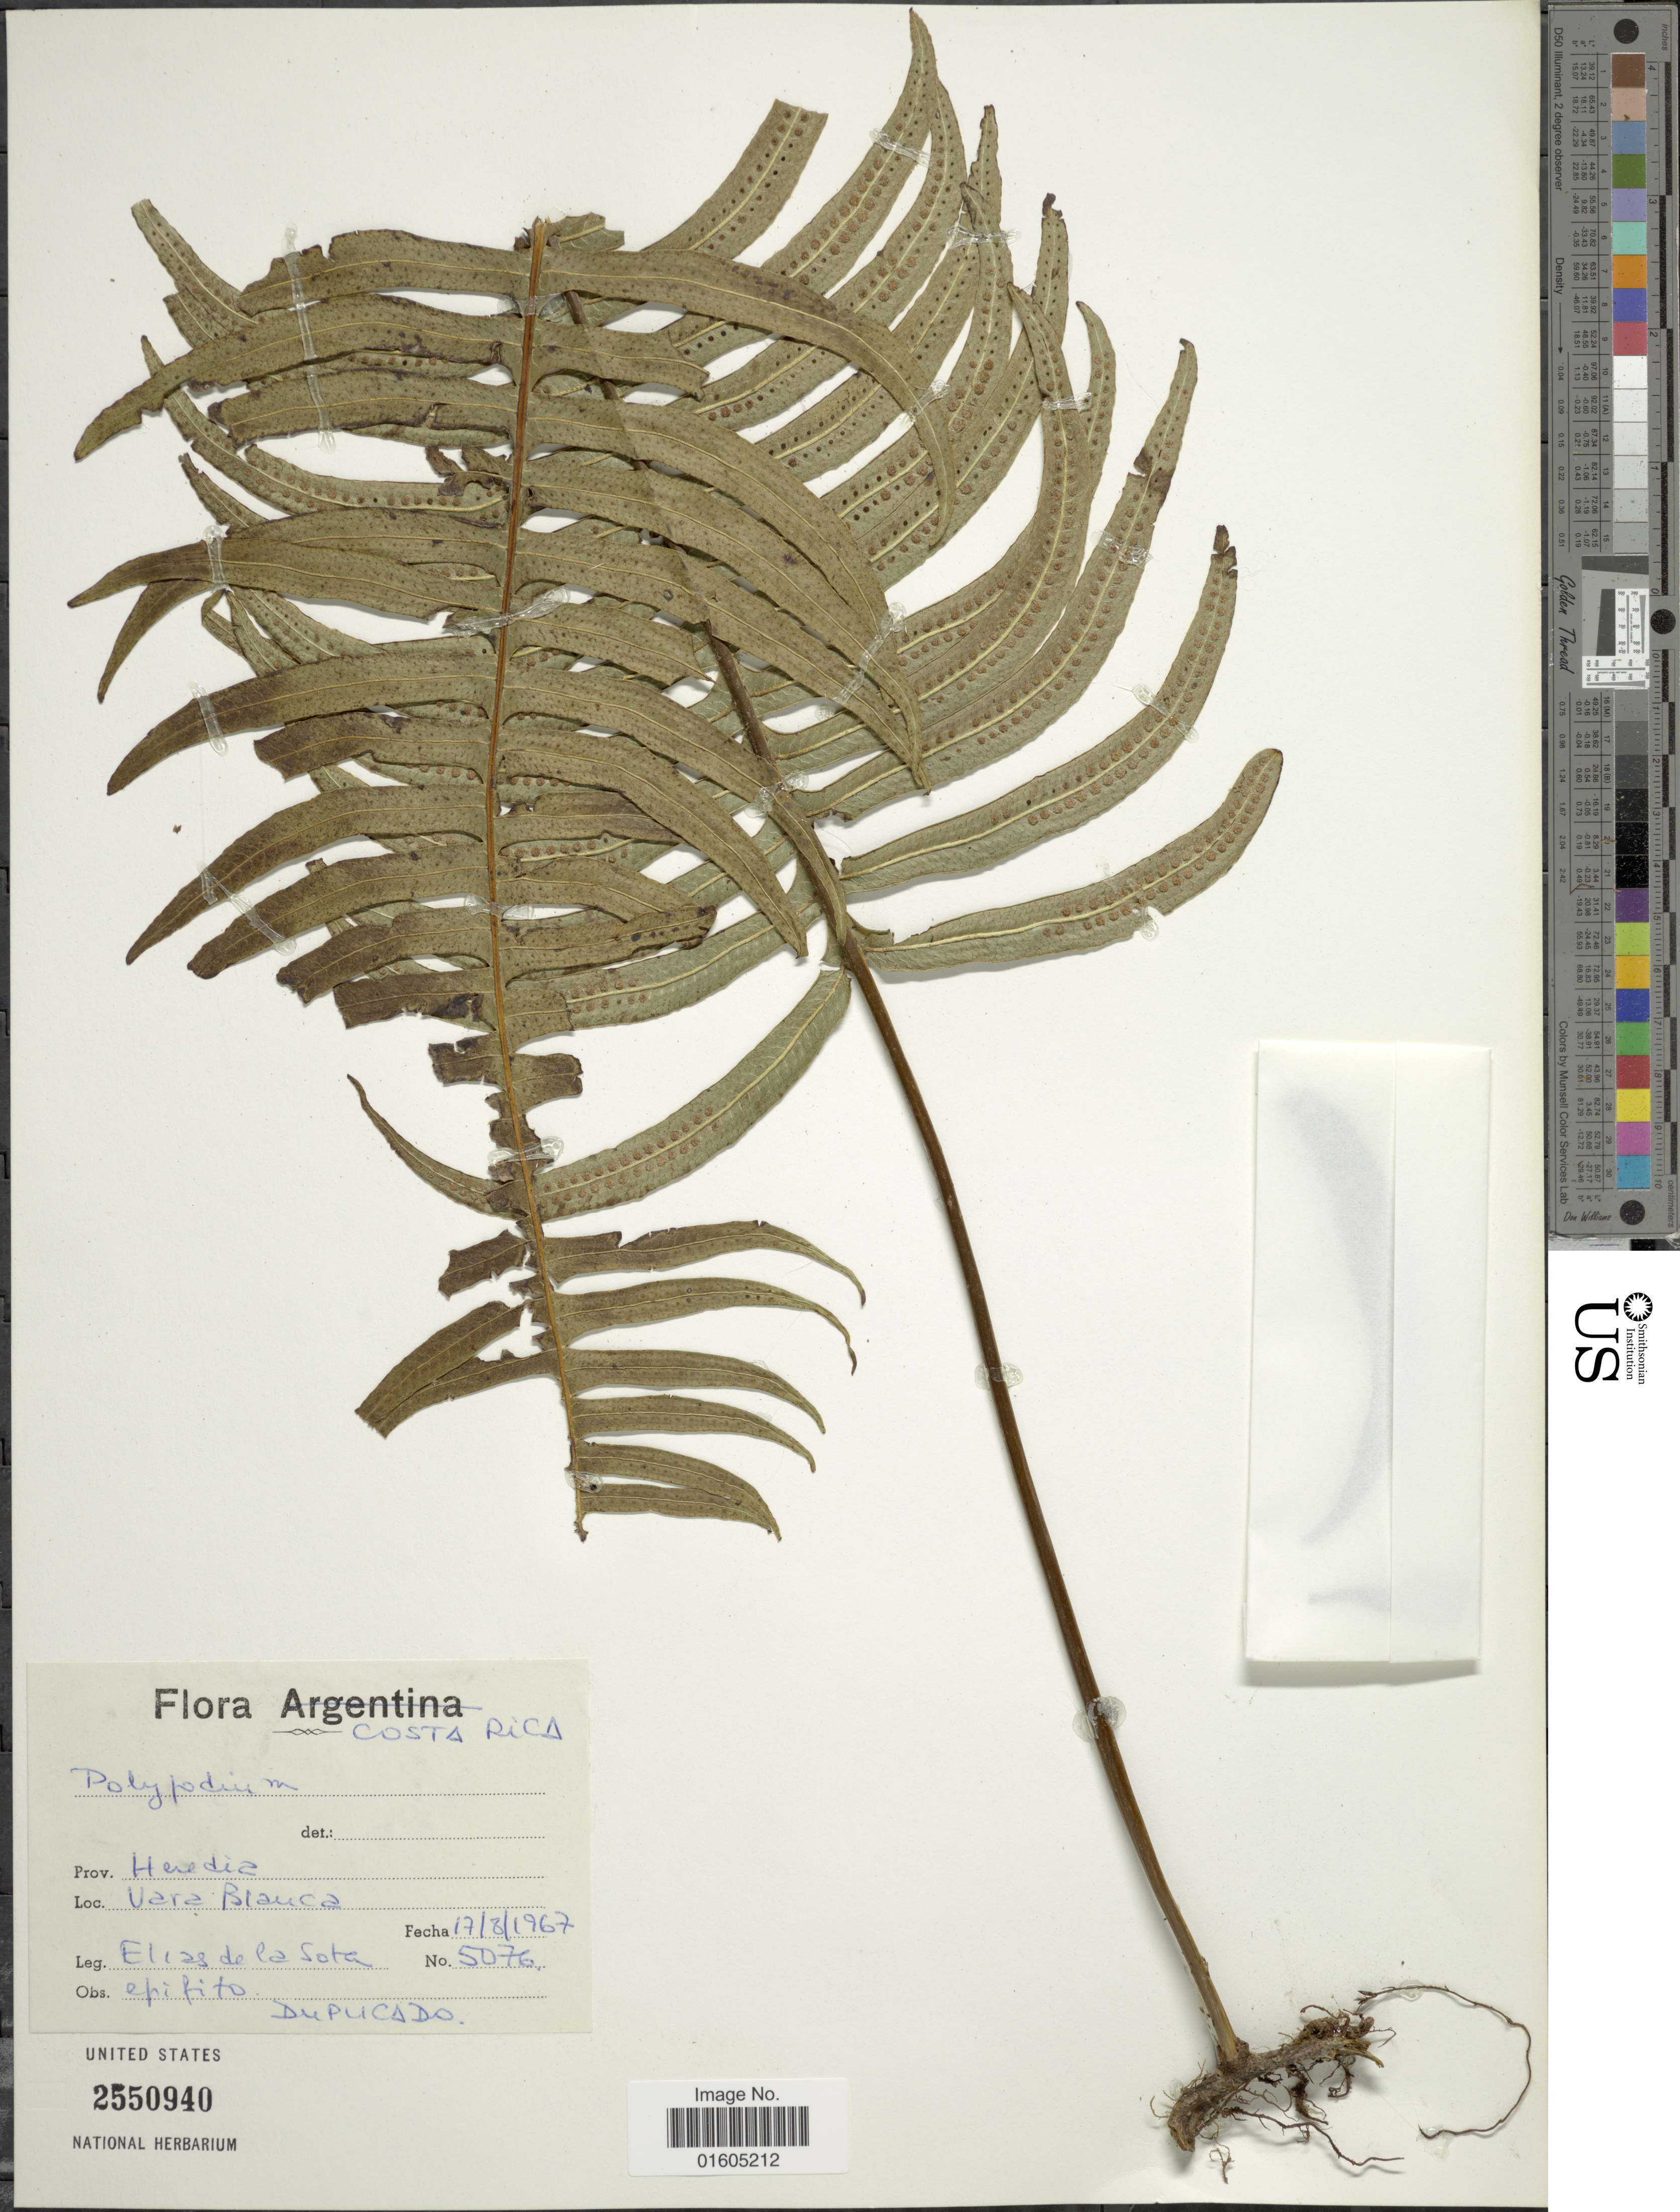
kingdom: Plantae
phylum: Tracheophyta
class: Polypodiopsida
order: Polypodiales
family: Polypodiaceae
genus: Serpocaulon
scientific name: Serpocaulon loriceum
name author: (L.) A.R. Sm.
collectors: E. R. de la Sota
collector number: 5076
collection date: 1967-08-17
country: Costa Rica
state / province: Heredia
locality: Vara Blanca, prov. Heredia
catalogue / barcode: US 2550940